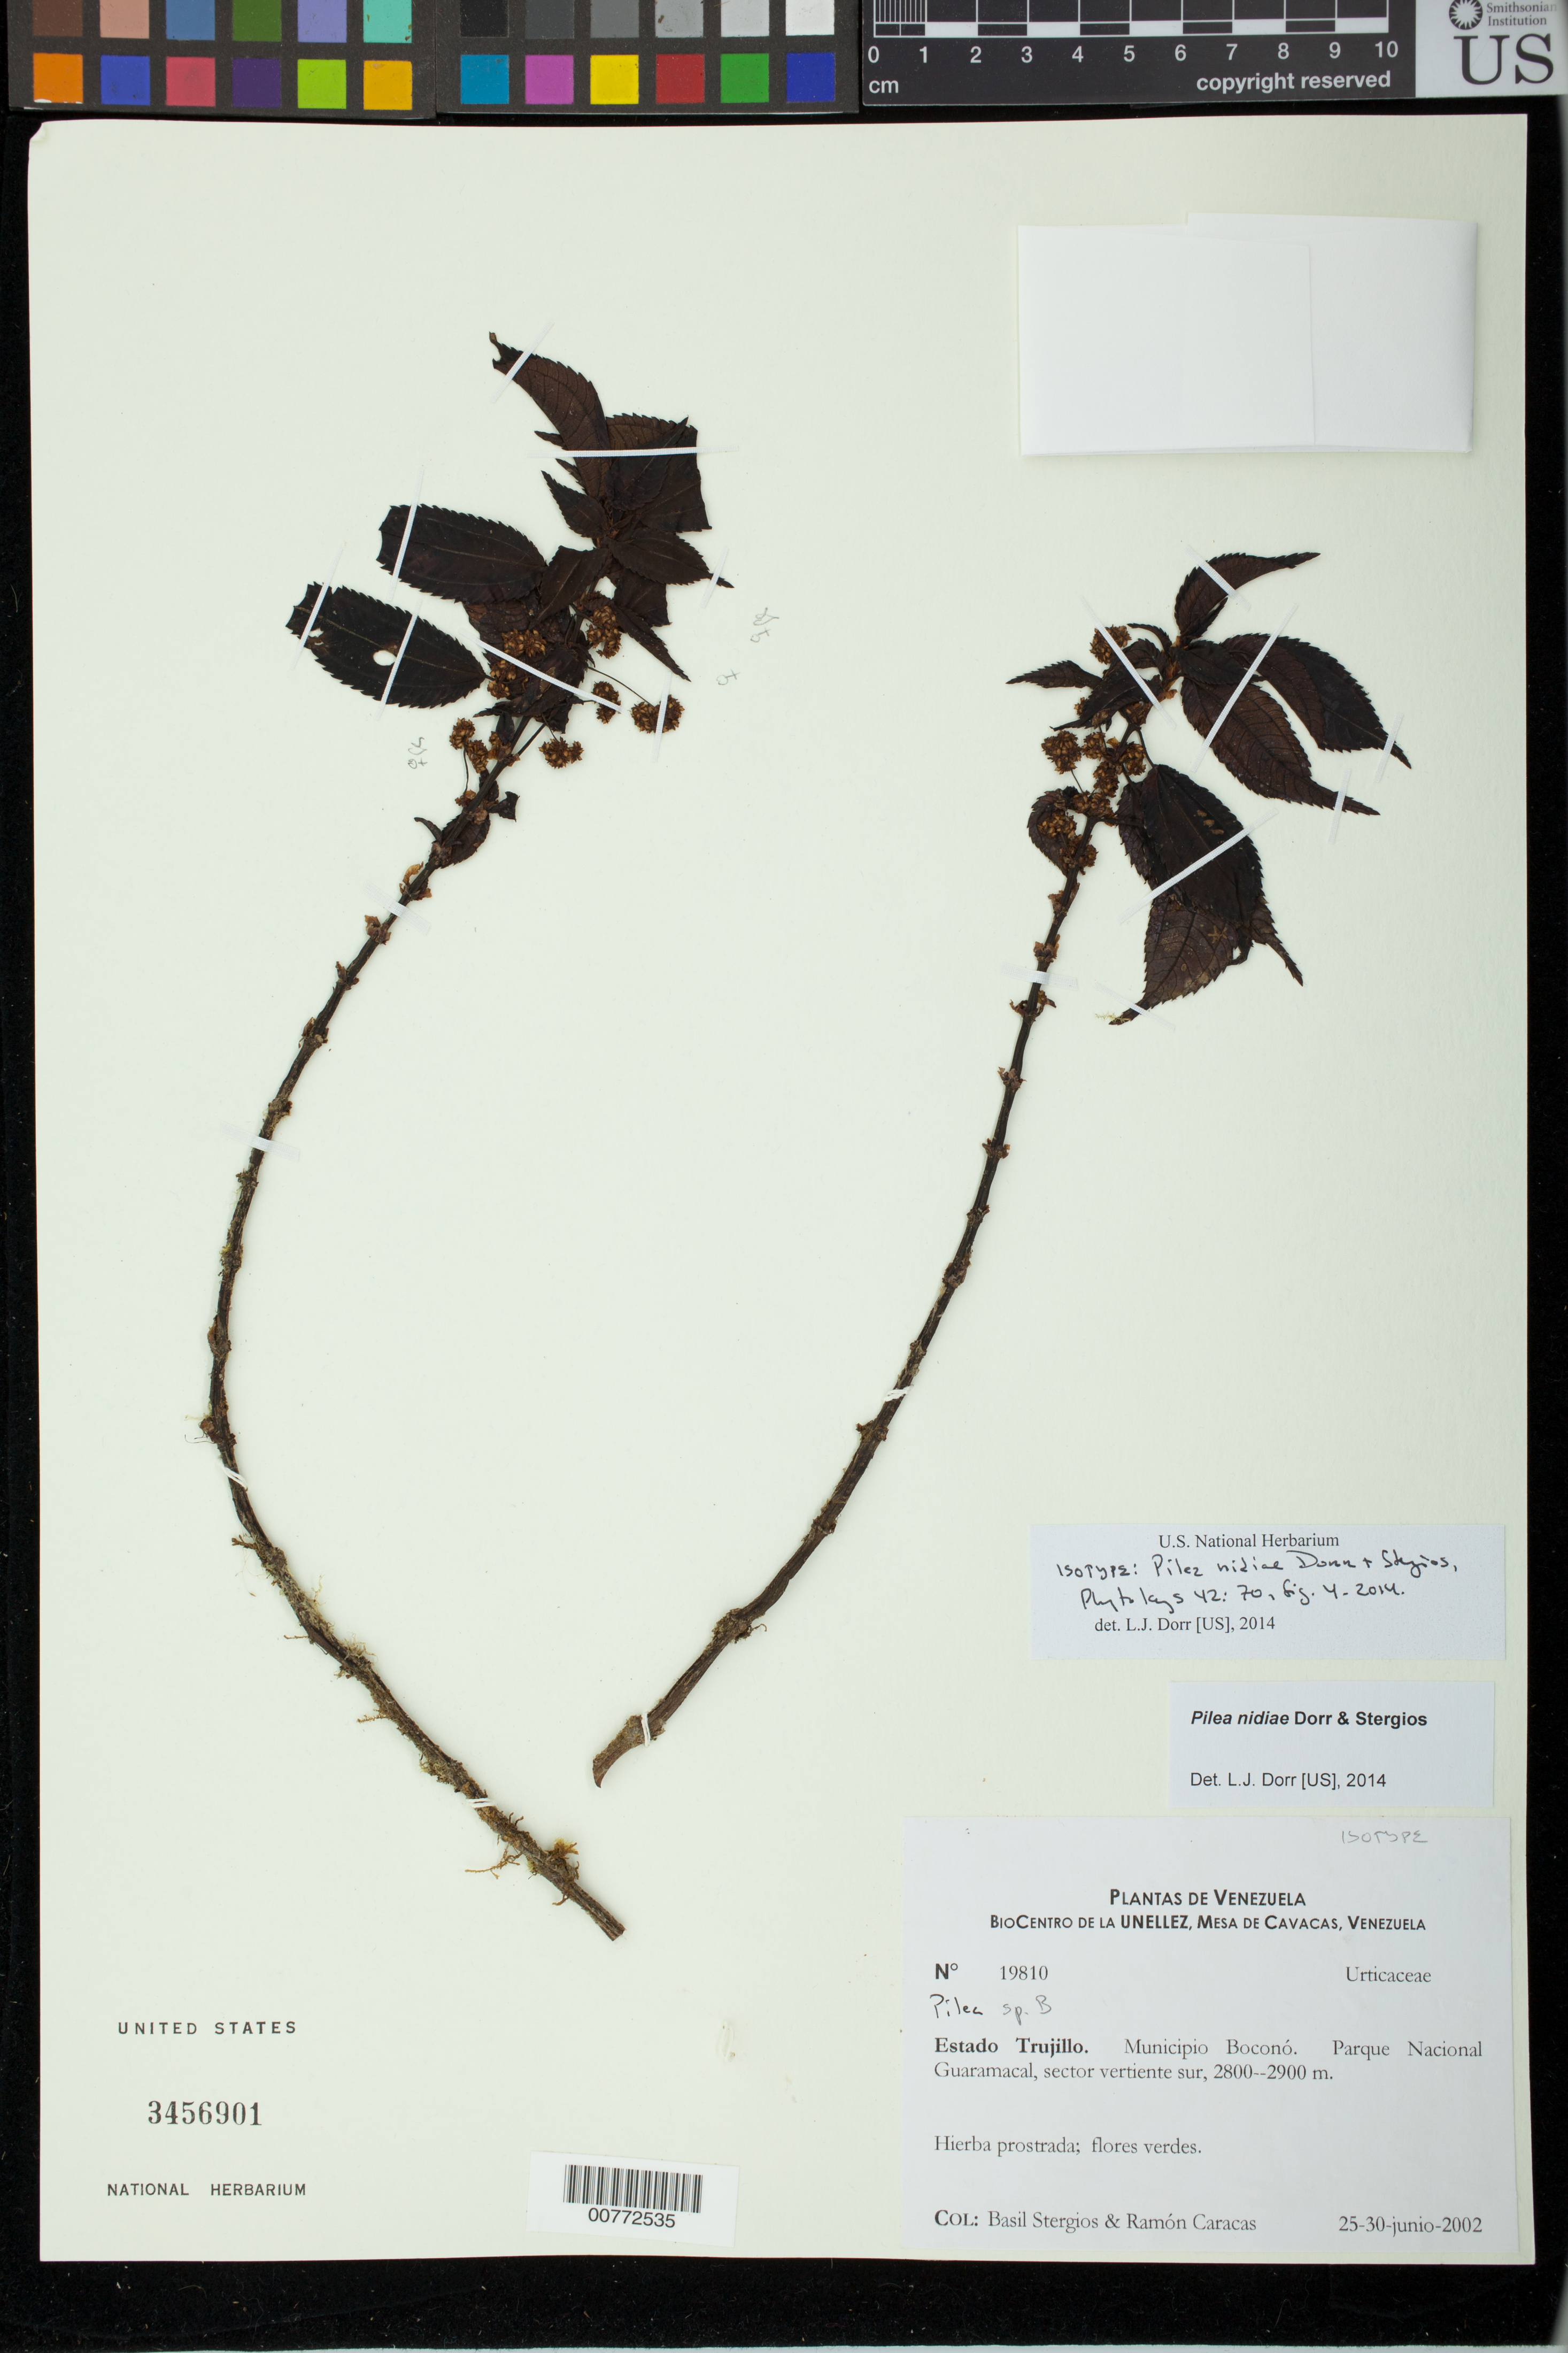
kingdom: Plantae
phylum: Tracheophyta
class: Magnoliopsida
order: Rosales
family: Urticaceae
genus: Pilea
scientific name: Pilea nidiae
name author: Dorr & Stergios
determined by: Dorr, L. J., (BOT), Smithsonian Institution - National Museum of Natural History (UNITED STATES)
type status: Isotype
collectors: B. G. Stergios & R. Caracas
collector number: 19810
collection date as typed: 25 Jun 2002 to 30 Jun 2002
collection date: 2002-06-25/2002-06-30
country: Venezuela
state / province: Trujillo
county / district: Boconó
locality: Parque Nacional Guaramacal, vertiente sur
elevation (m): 2800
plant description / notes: PORT, US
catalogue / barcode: US 3456901